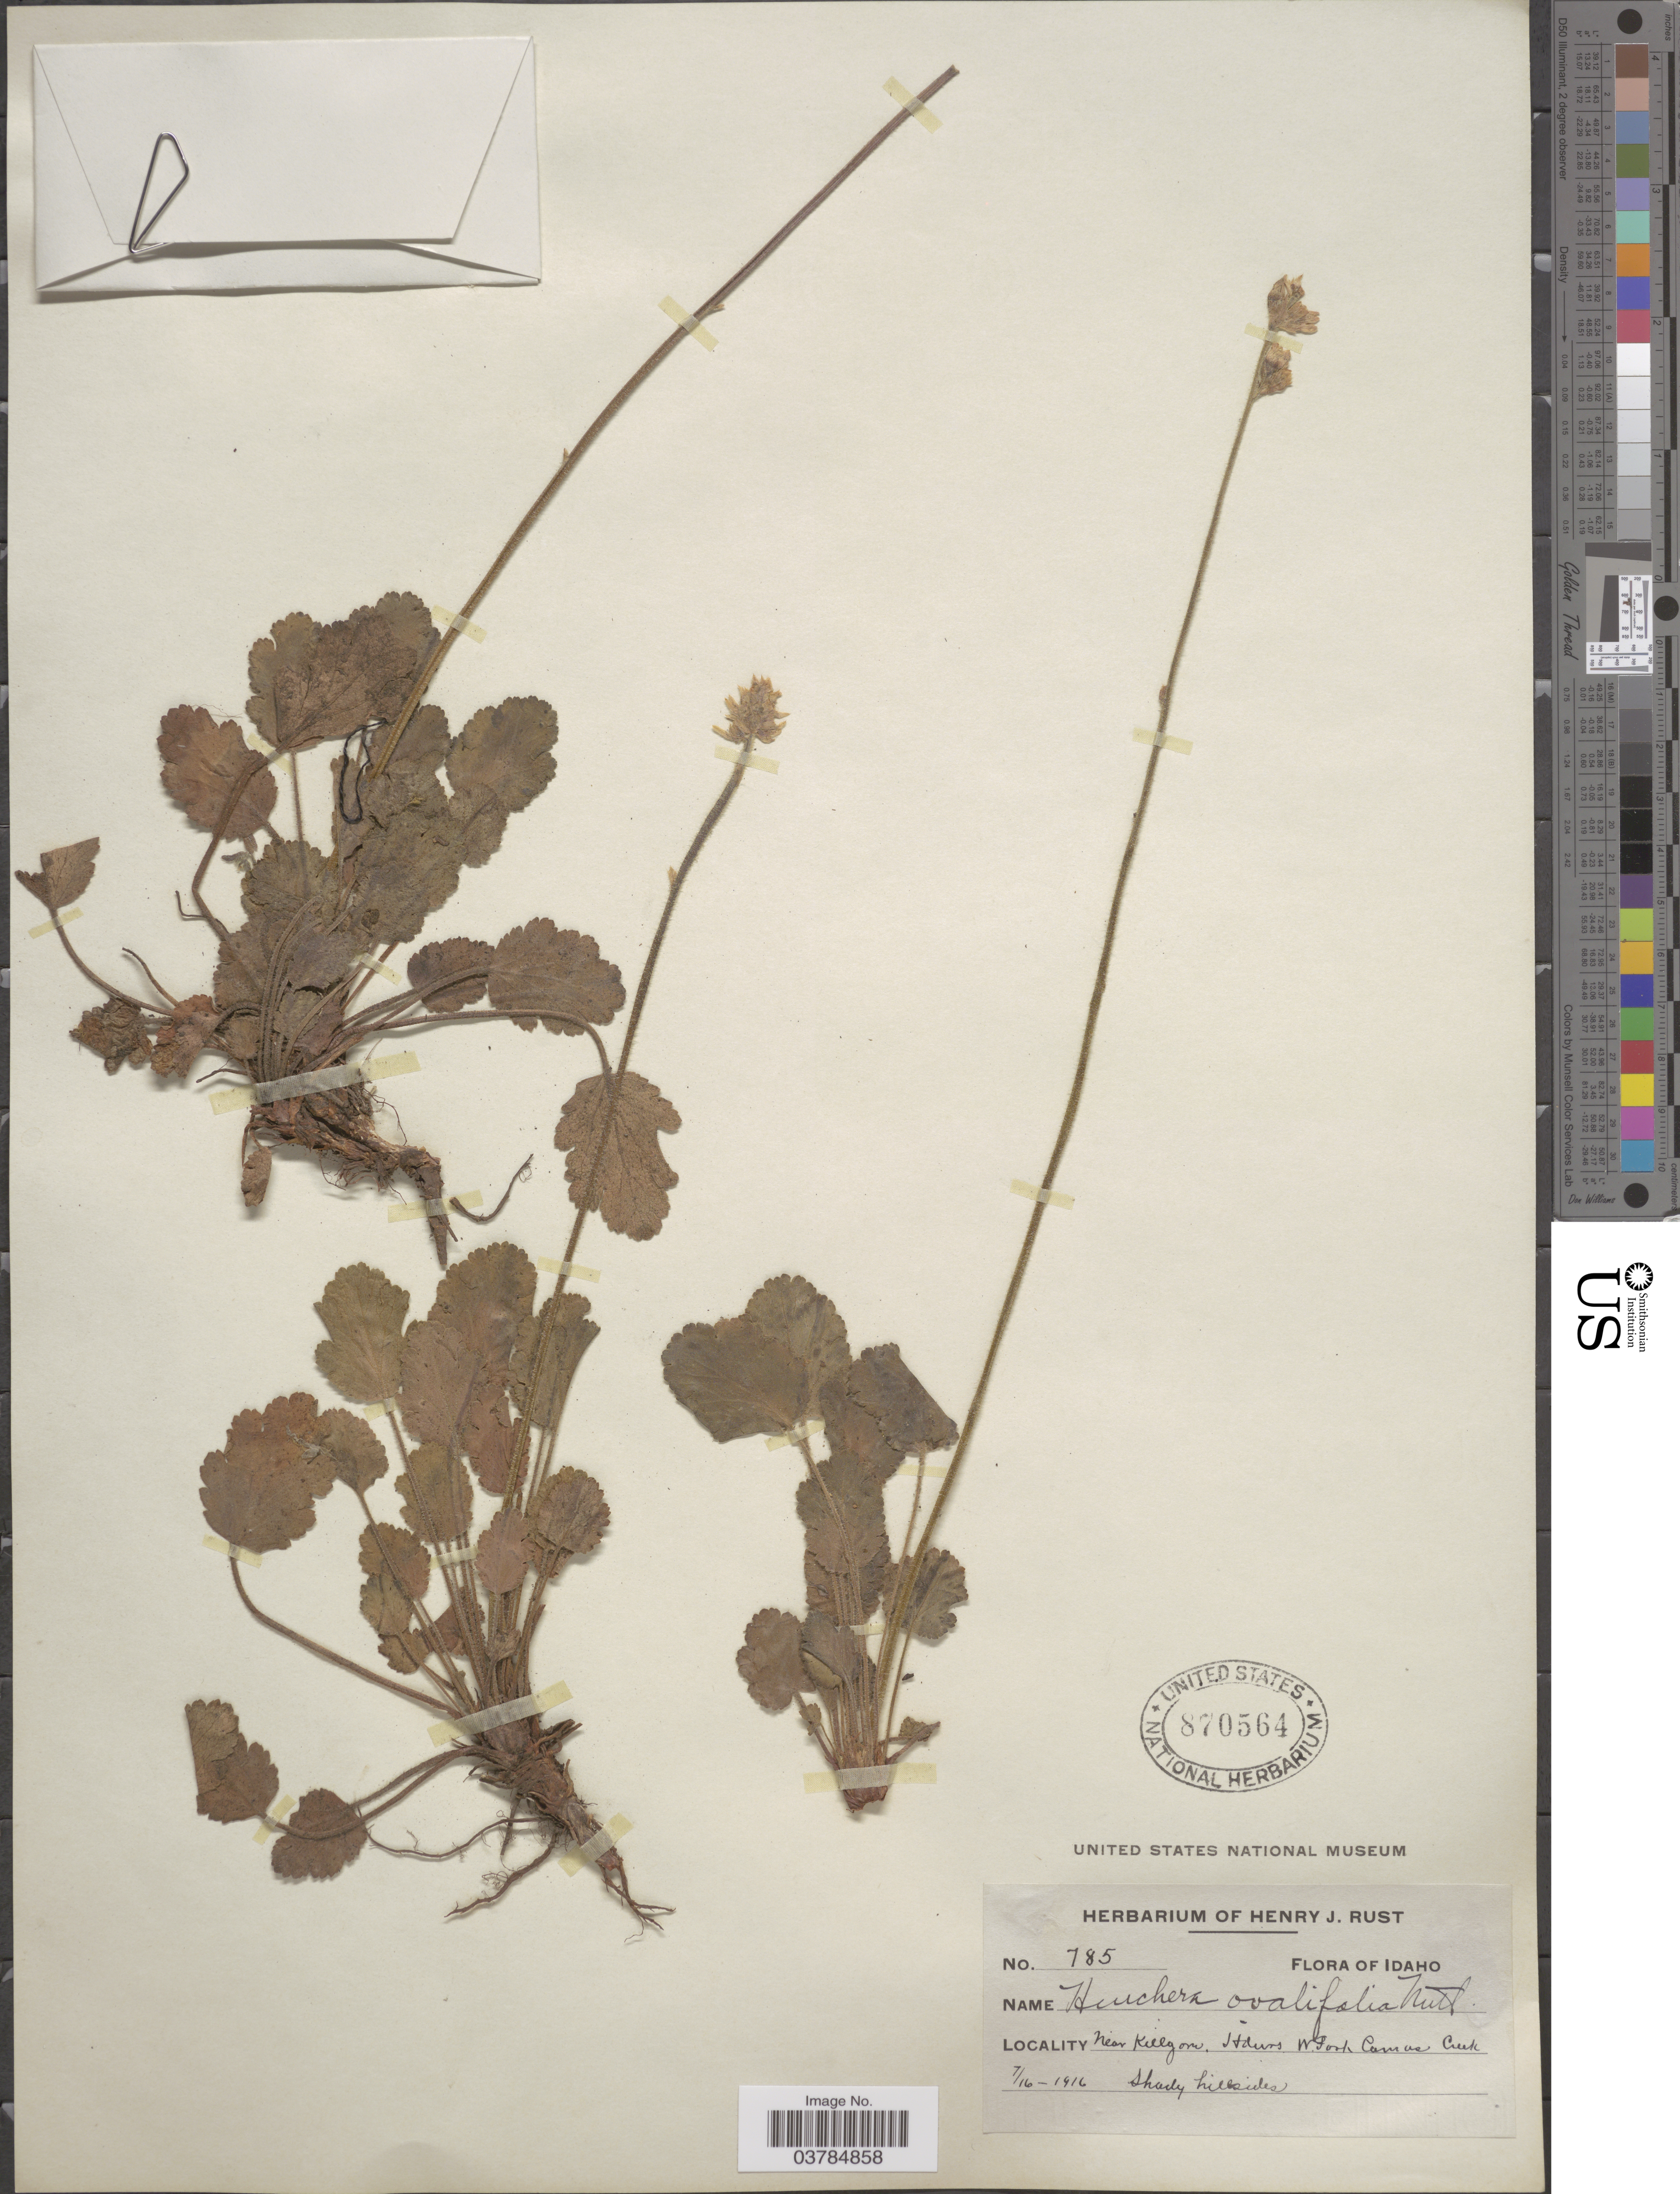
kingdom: Plantae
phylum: Tracheophyta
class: Magnoliopsida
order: Saxifragales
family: Saxifragaceae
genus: Heuchera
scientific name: Heuchera ovalifolia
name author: Torr. & A. Gray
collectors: ex herb. Henry J. Rust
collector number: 785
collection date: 1916-07-16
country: United States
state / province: Idaho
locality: Near Killgore. Stains. W. Fork Camas Creek.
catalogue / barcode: US 870564